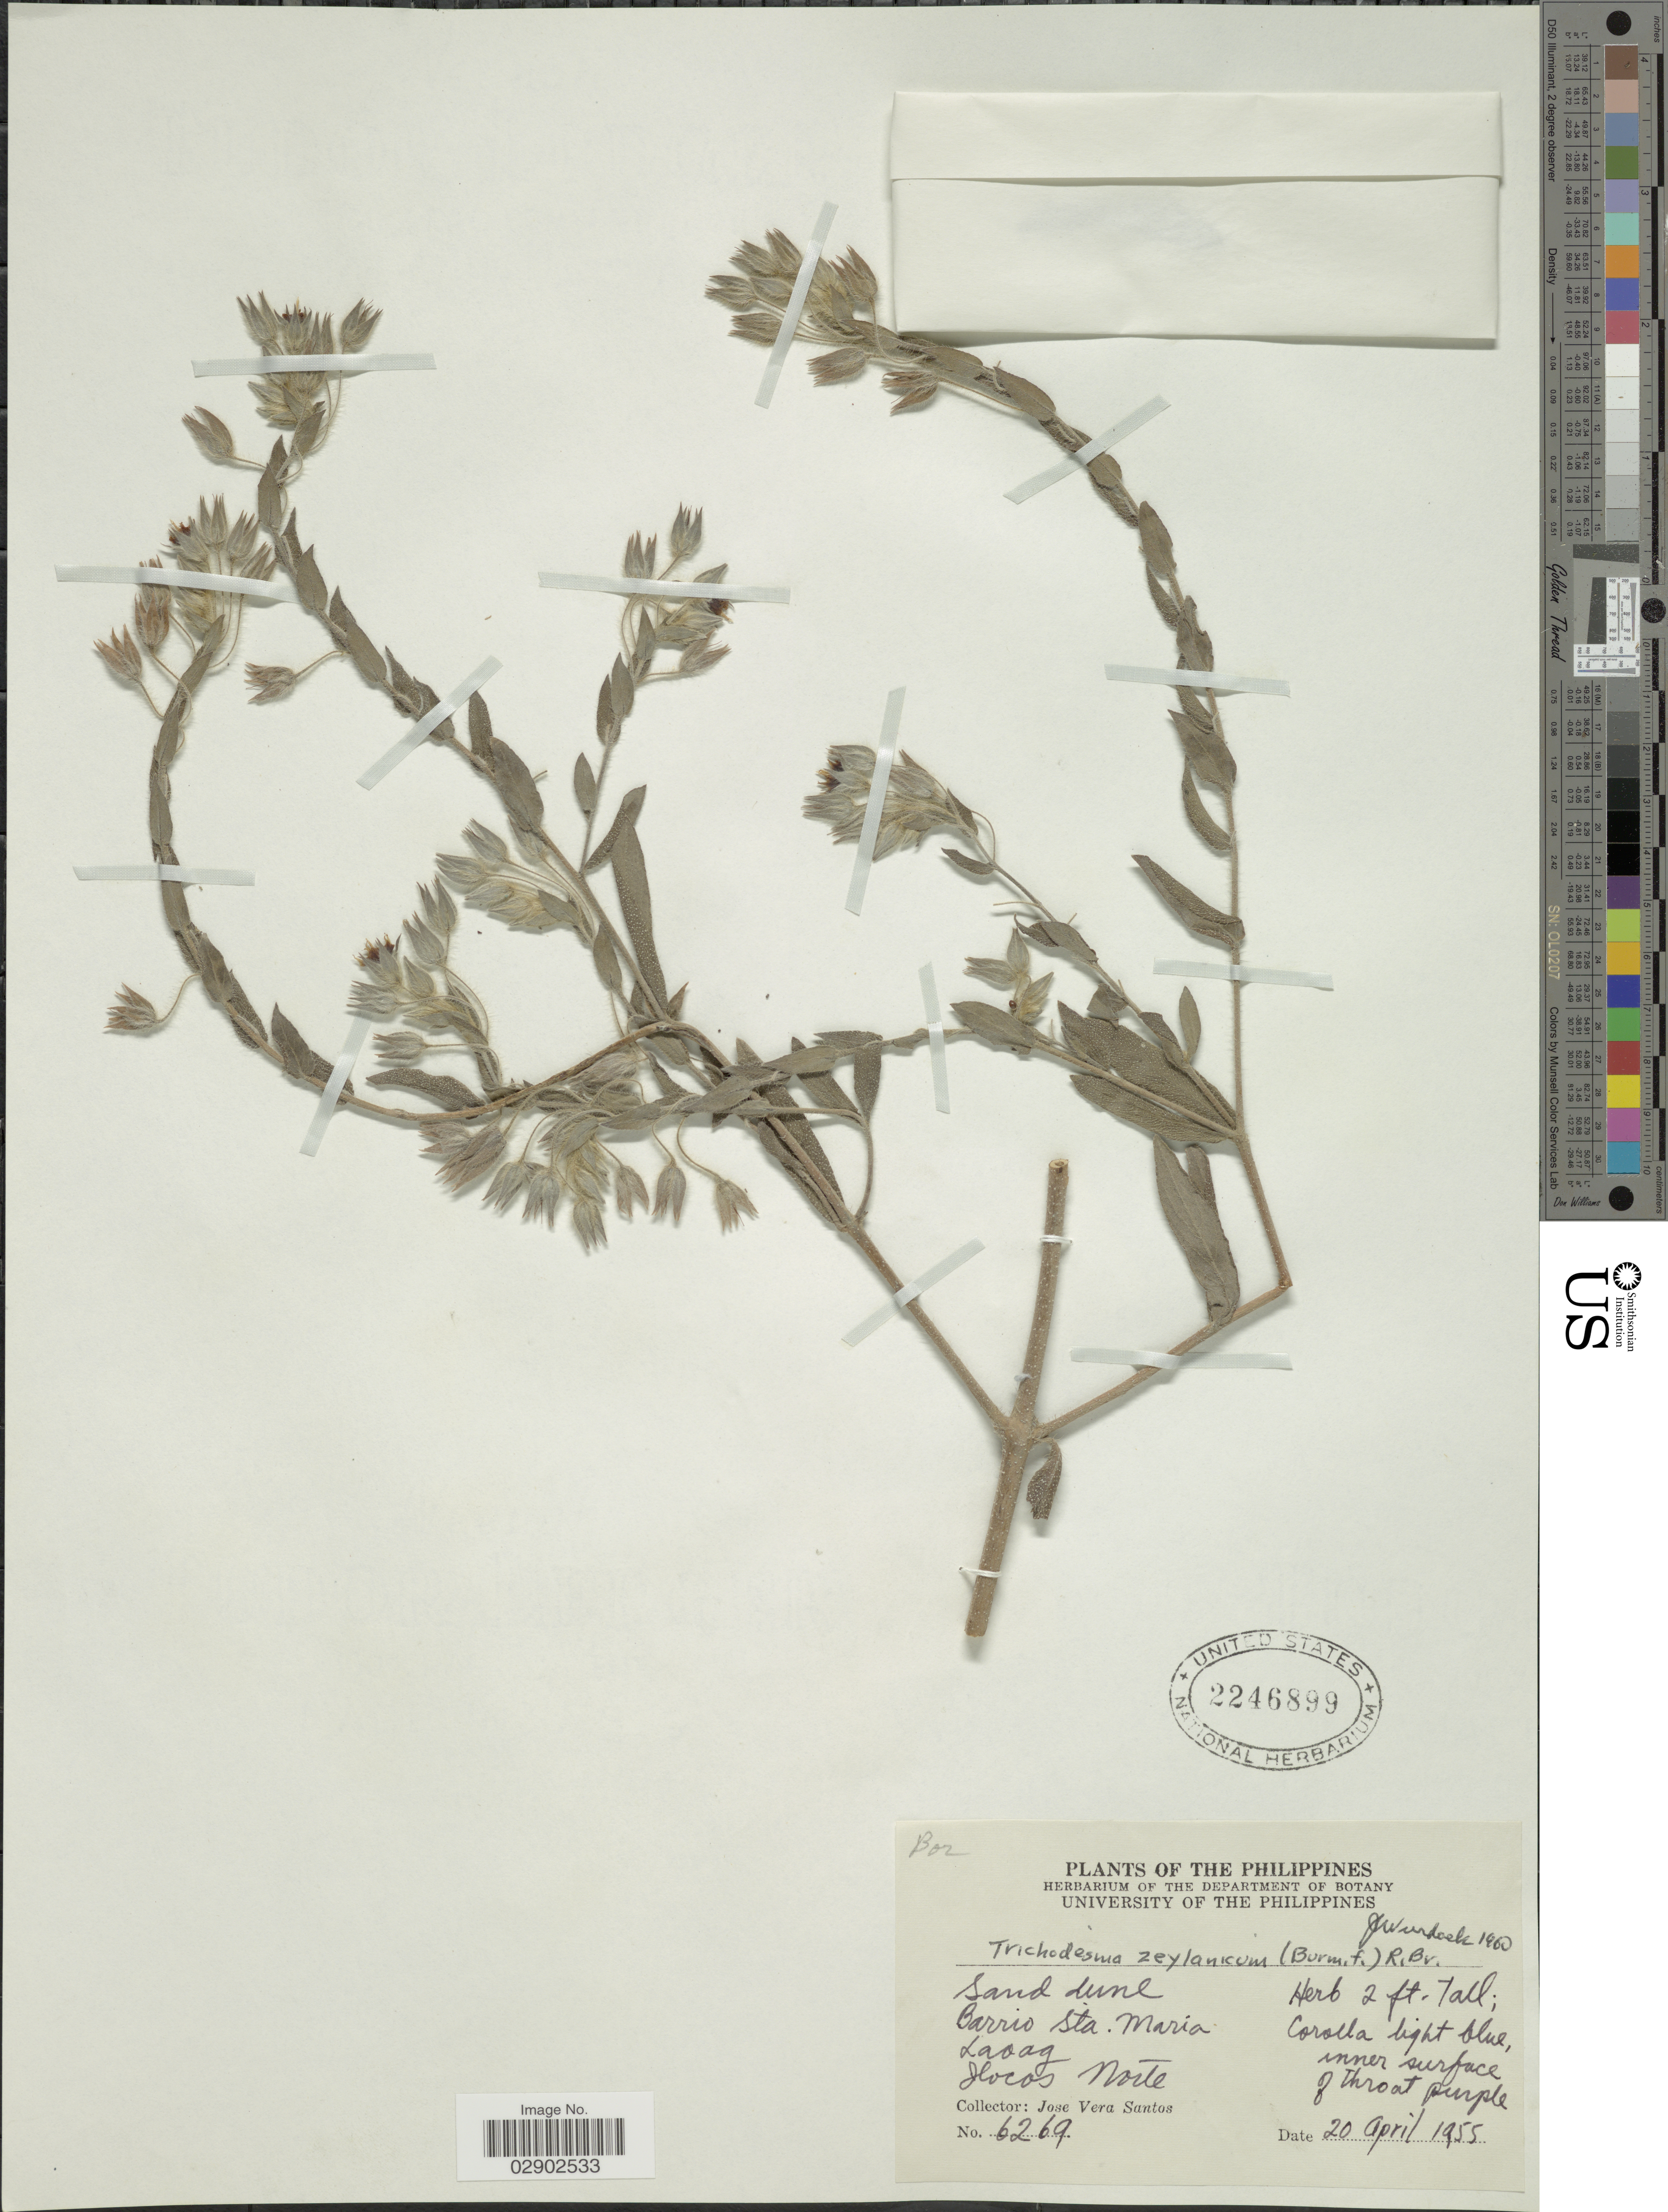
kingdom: Plantae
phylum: Tracheophyta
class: Magnoliopsida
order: Boraginales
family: Boraginaceae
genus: Trichodesma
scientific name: Trichodesma zeylanicum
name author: (Burm. f.) R. Br.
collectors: J. Santos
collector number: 6269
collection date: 1955-04-20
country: Philippines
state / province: Ilocos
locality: Barrio Sta. Maria. Laoag Ilocos Norte.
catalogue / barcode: US 2246899